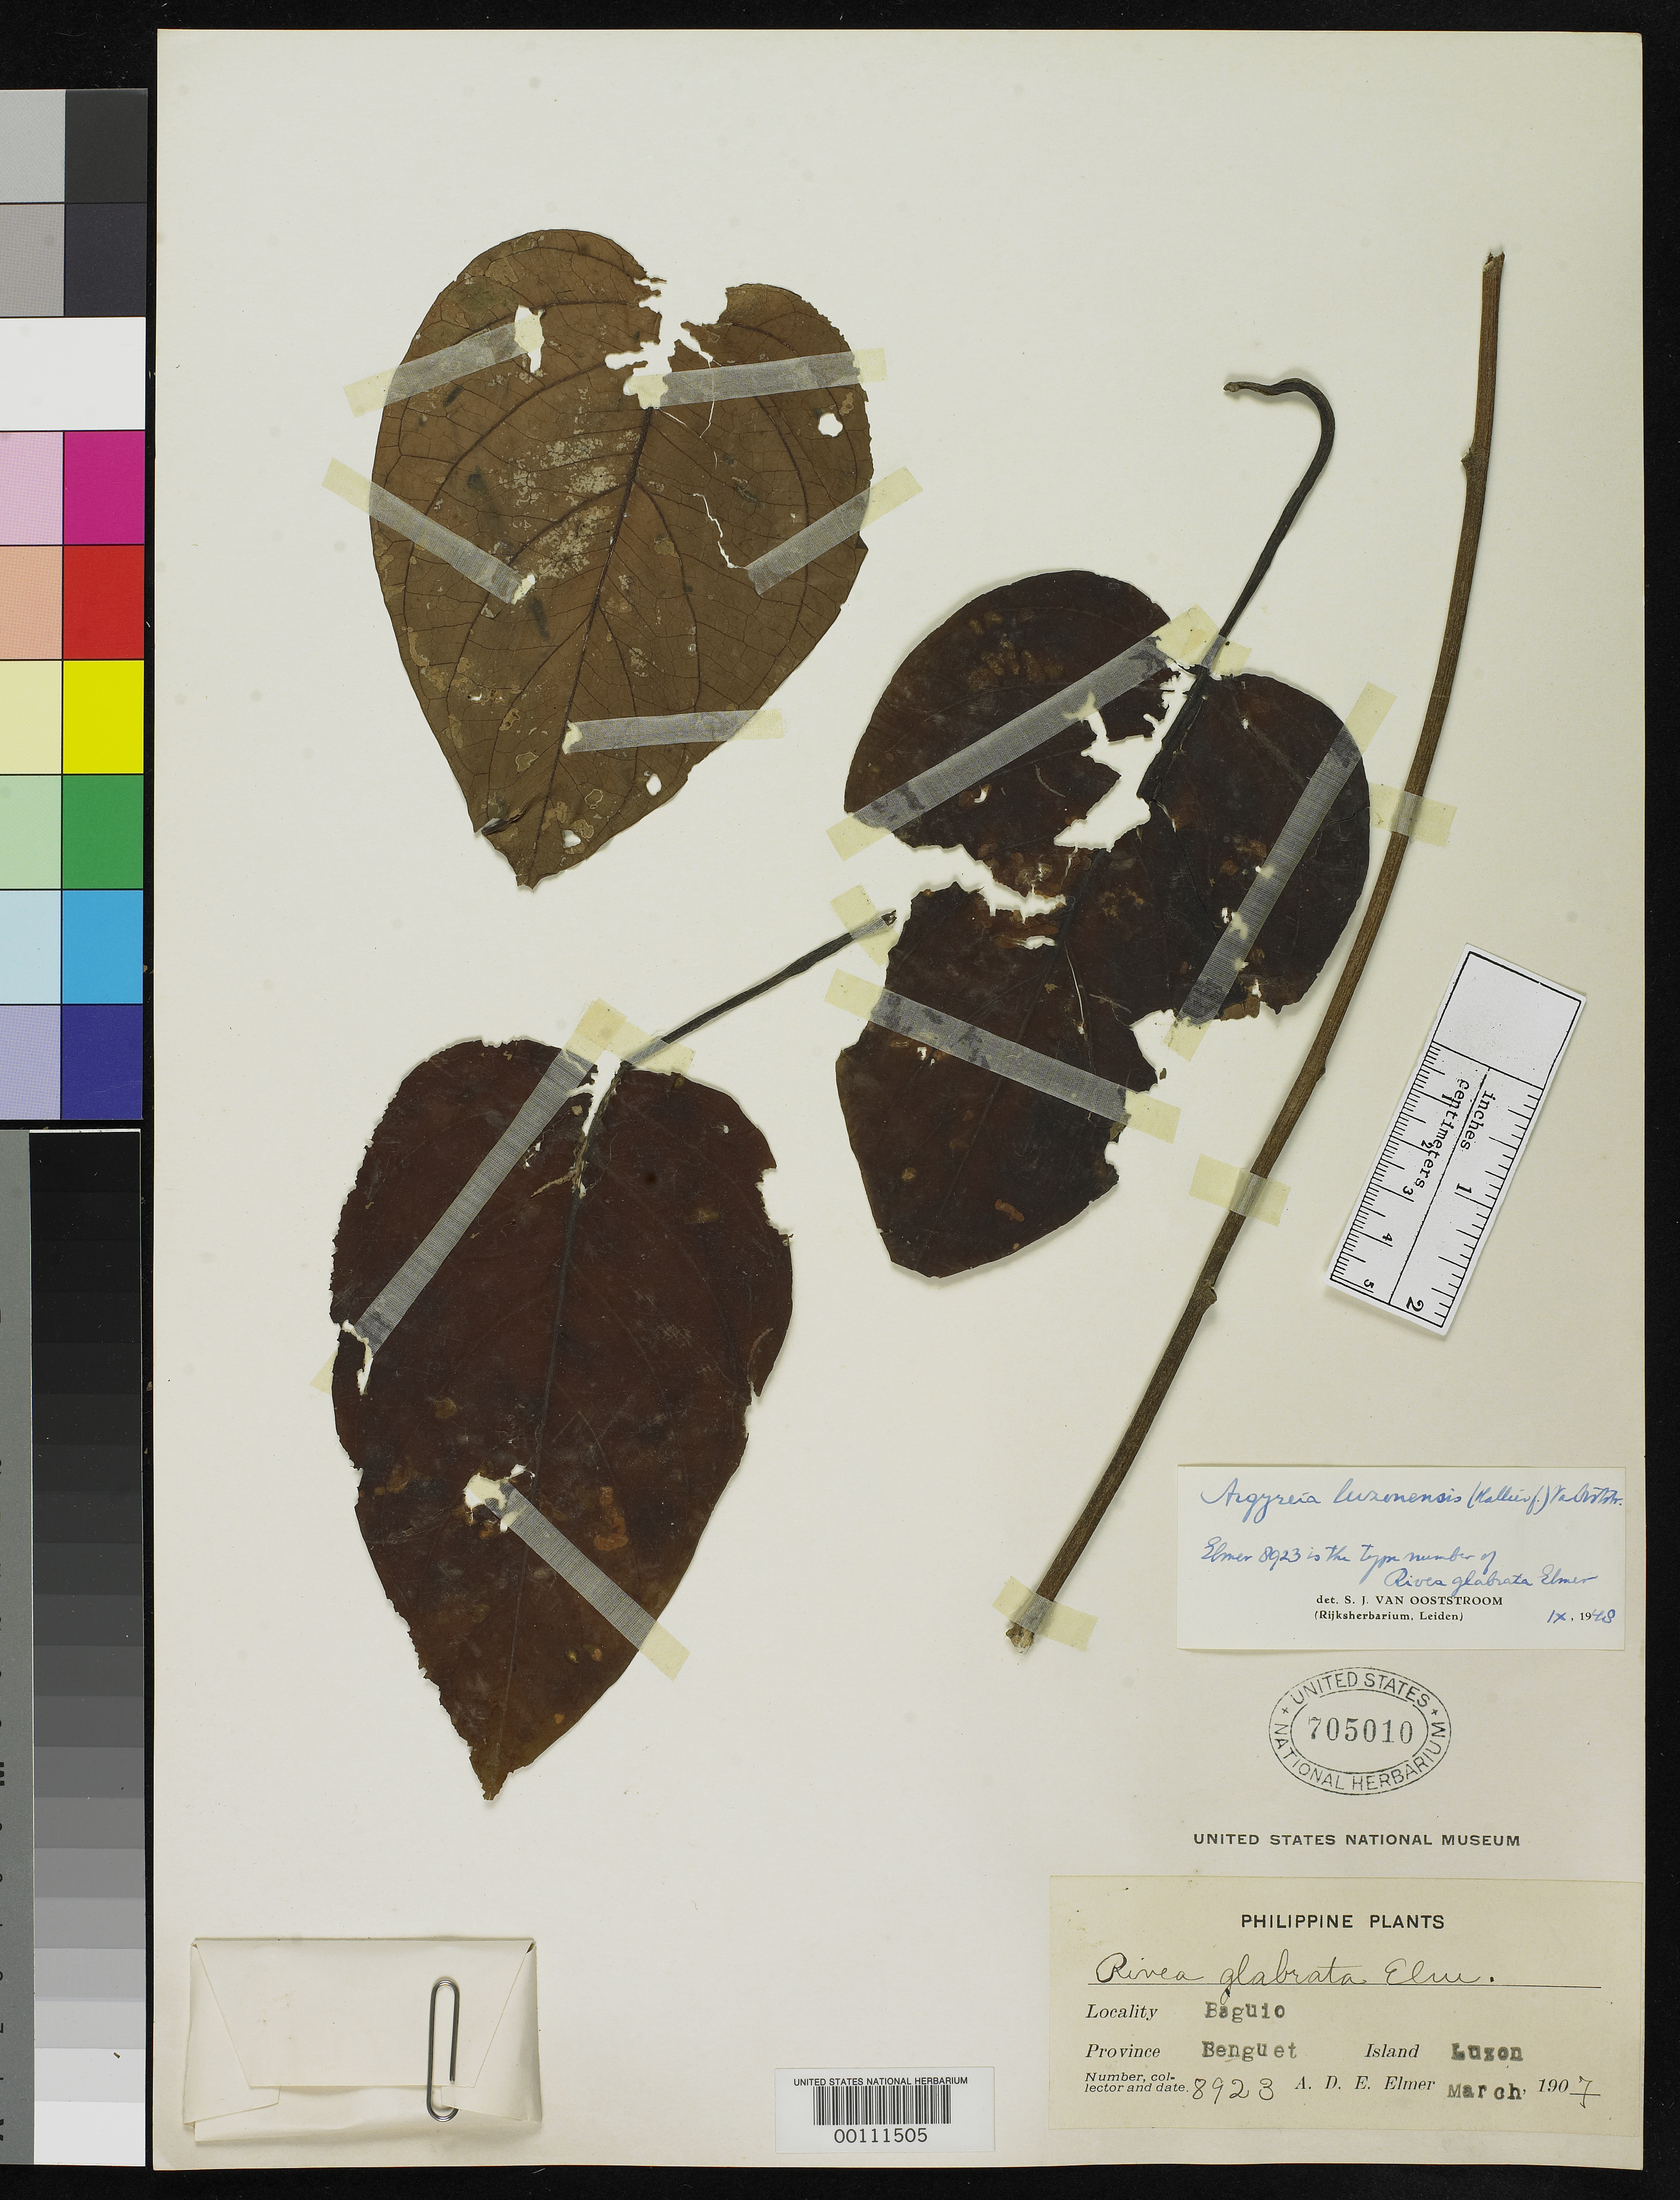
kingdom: Plantae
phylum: Tracheophyta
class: Magnoliopsida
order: Solanales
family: Convolvulaceae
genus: Rivea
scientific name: Rivea glabrata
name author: Elmer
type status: Isotype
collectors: A. D. E. Elmer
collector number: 8923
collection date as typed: Mar 1907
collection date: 1907-03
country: Philippines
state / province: Cordillera (Administrative Region)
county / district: Benguet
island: Luzon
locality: Baguio.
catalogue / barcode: US 705010